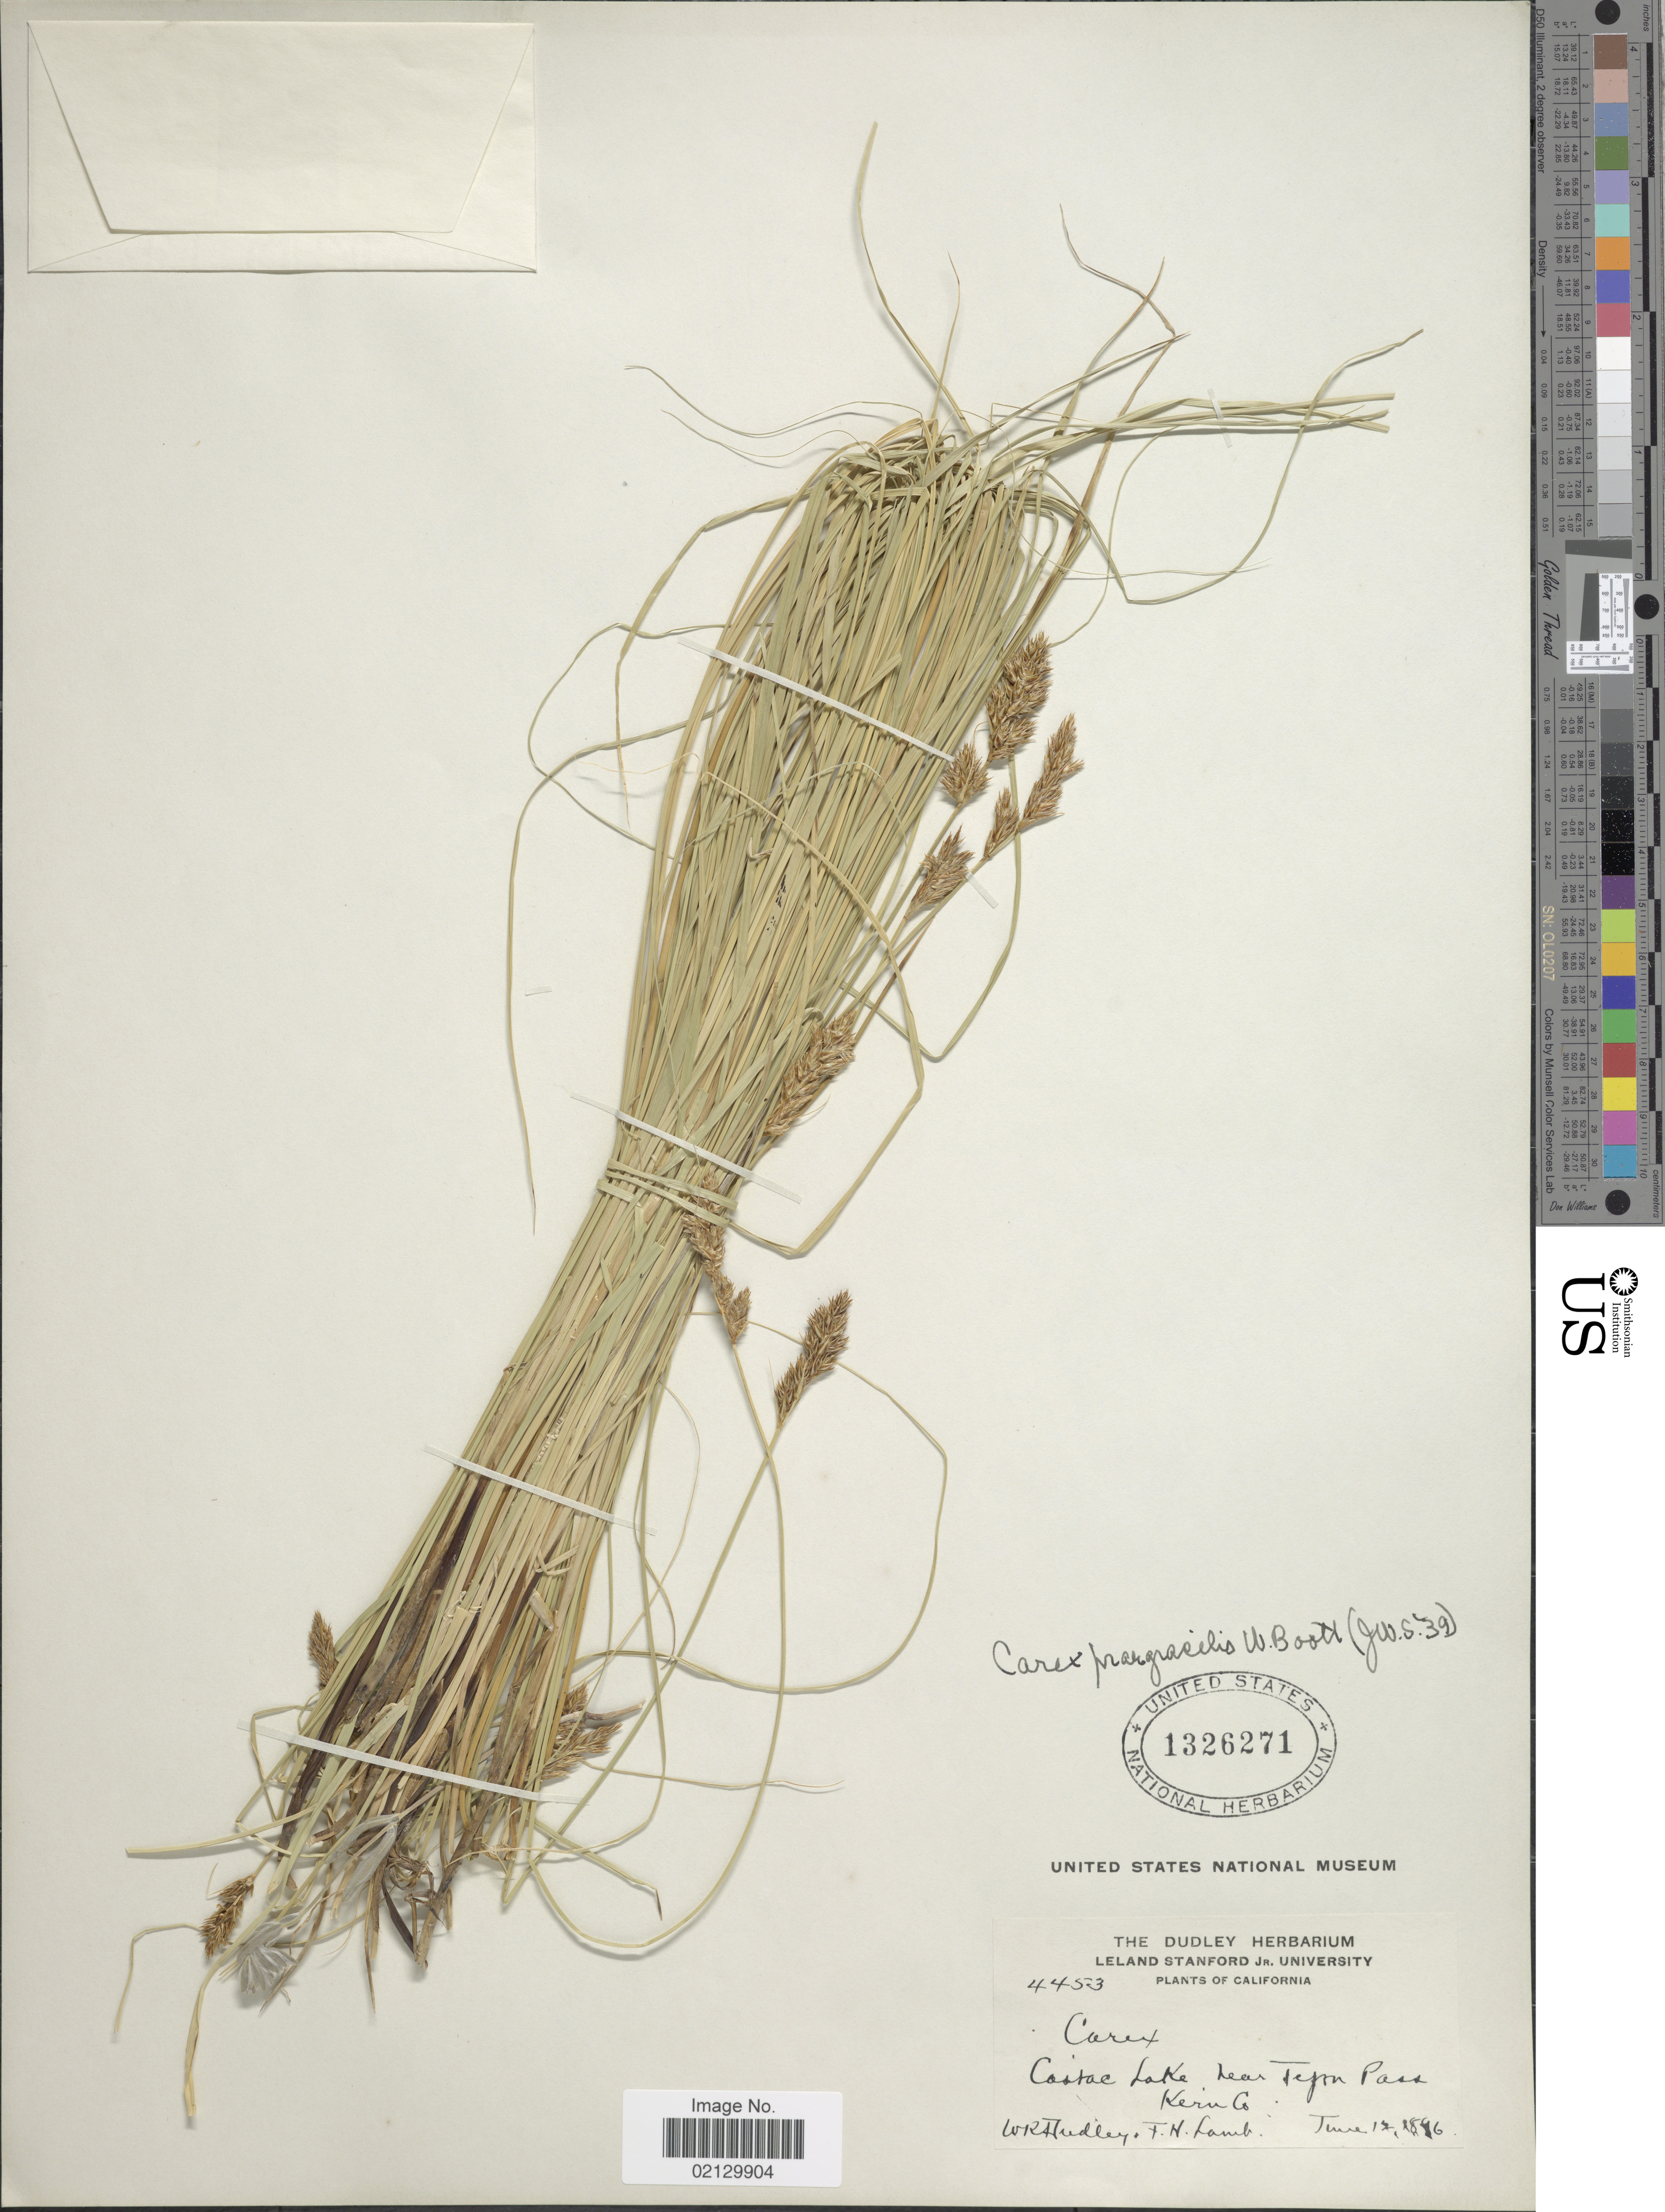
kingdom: Plantae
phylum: Tracheophyta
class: Liliopsida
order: Poales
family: Cyperaceae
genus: Carex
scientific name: Carex praegracilis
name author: W. Boott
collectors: W. Hudley & F. H. Lamb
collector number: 4453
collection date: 1896-06-12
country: United States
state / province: California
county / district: Kern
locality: Castac Lake, near Tejon Pass, Kern Co.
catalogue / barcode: US 1326271